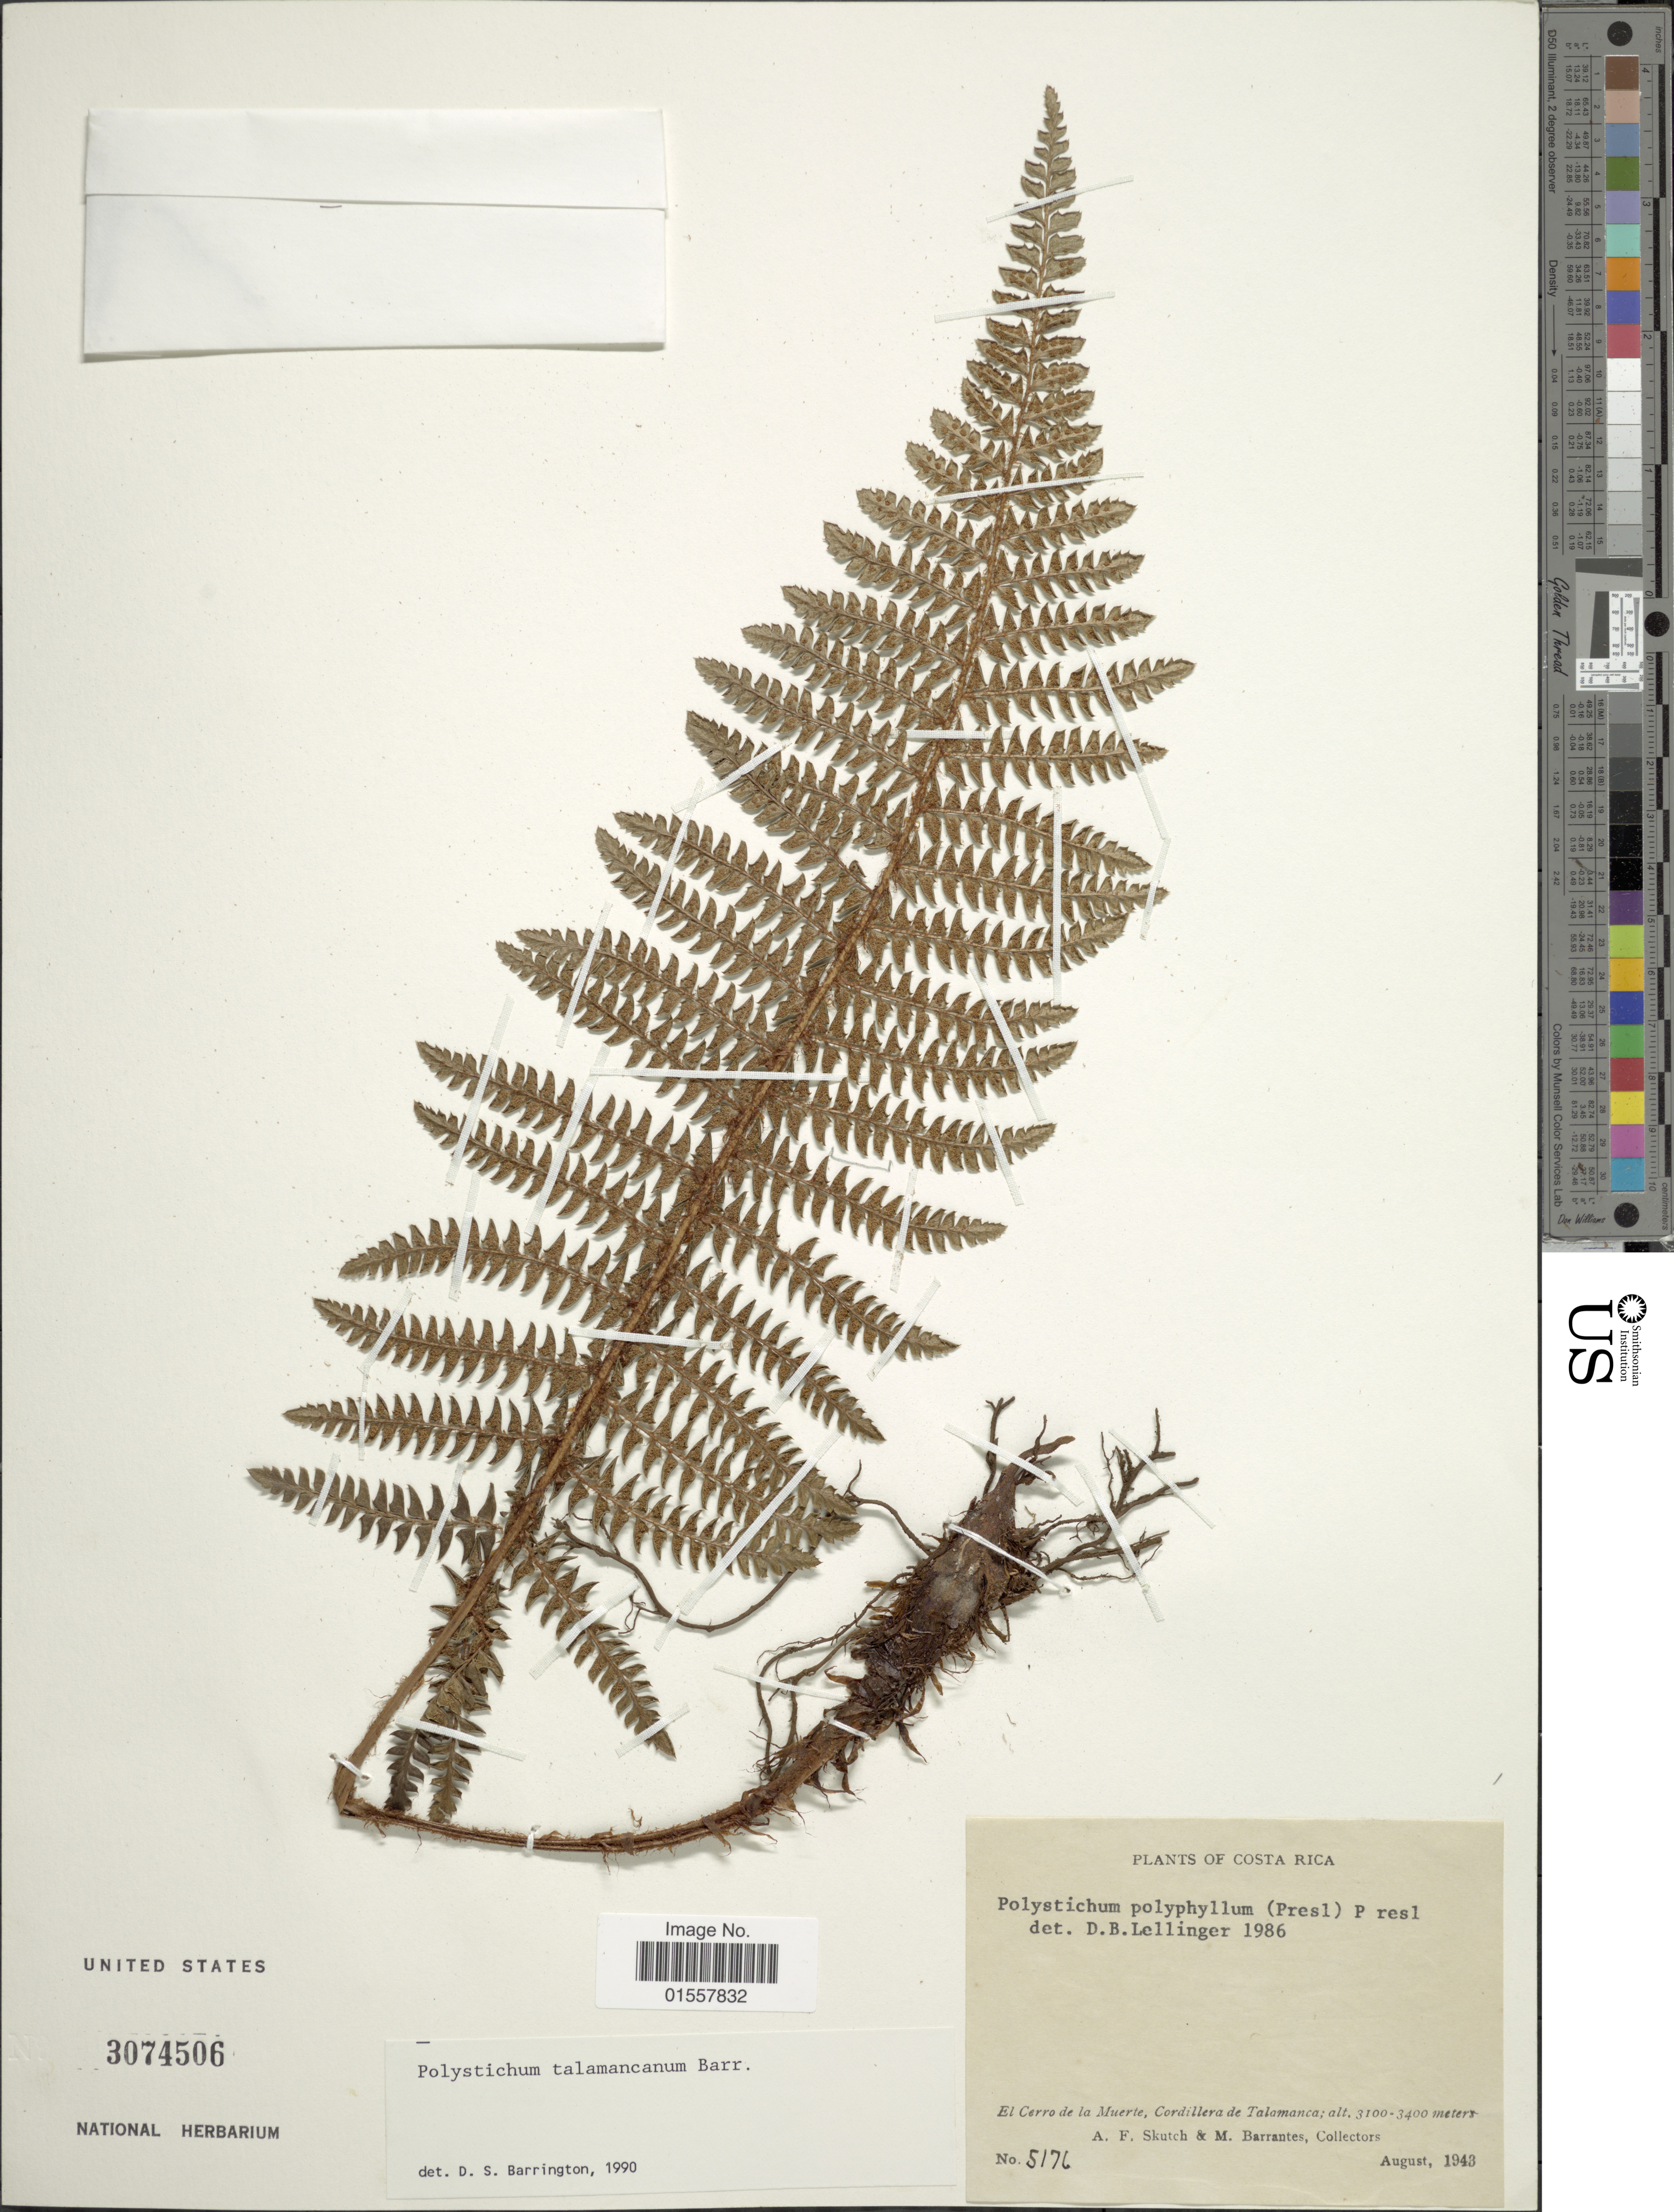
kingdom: Plantae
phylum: Tracheophyta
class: Polypodiopsida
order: Polypodiales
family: Dryopteridaceae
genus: Polystichum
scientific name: Polystichum talamancanum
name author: Barrington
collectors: A. F. Skutch & M. Barrantes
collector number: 5176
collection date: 1943-08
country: Costa Rica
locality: El Cerro de la Muerte, Cordillera de Talamanca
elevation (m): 3100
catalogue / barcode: US 3074506